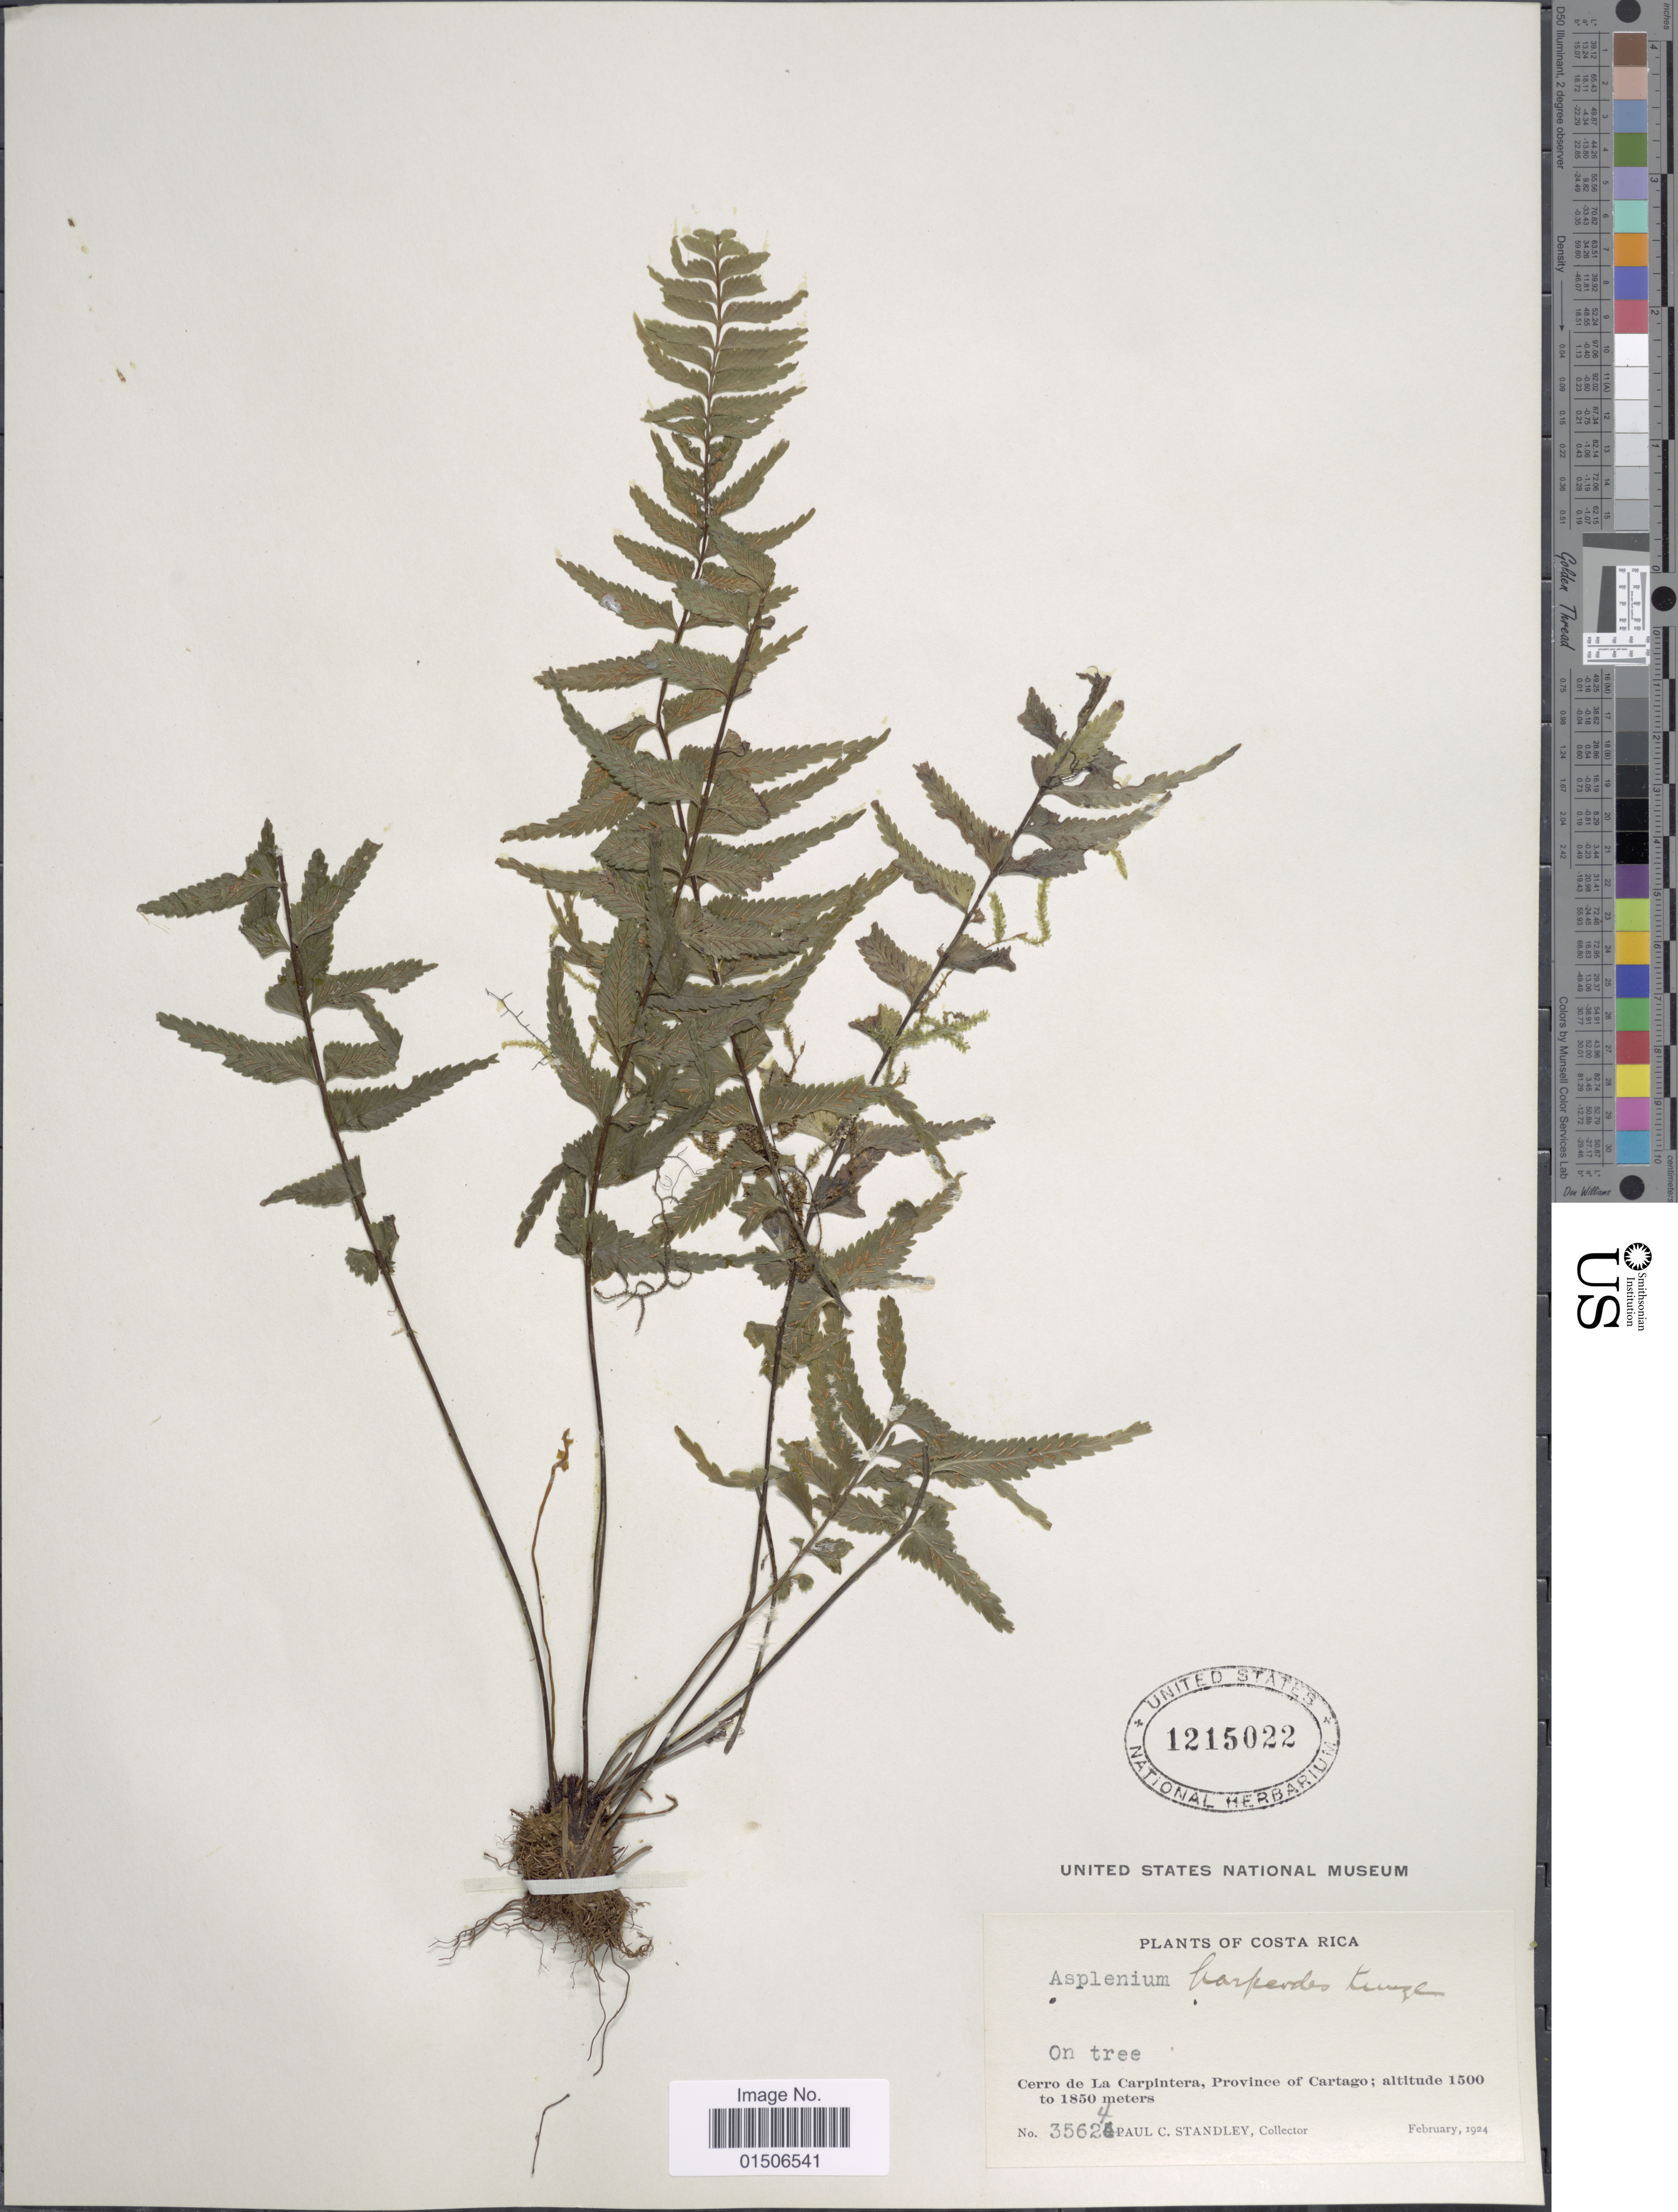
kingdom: Plantae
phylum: Tracheophyta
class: Polypodiopsida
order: Polypodiales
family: Aspleniaceae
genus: Asplenium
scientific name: Asplenium harpeodes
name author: Kunze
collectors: P. C. Standley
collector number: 35624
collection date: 1924-02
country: Costa Rica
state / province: Cartago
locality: On tree, Cerro de La Carpintera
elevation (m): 1500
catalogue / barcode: US 1215022